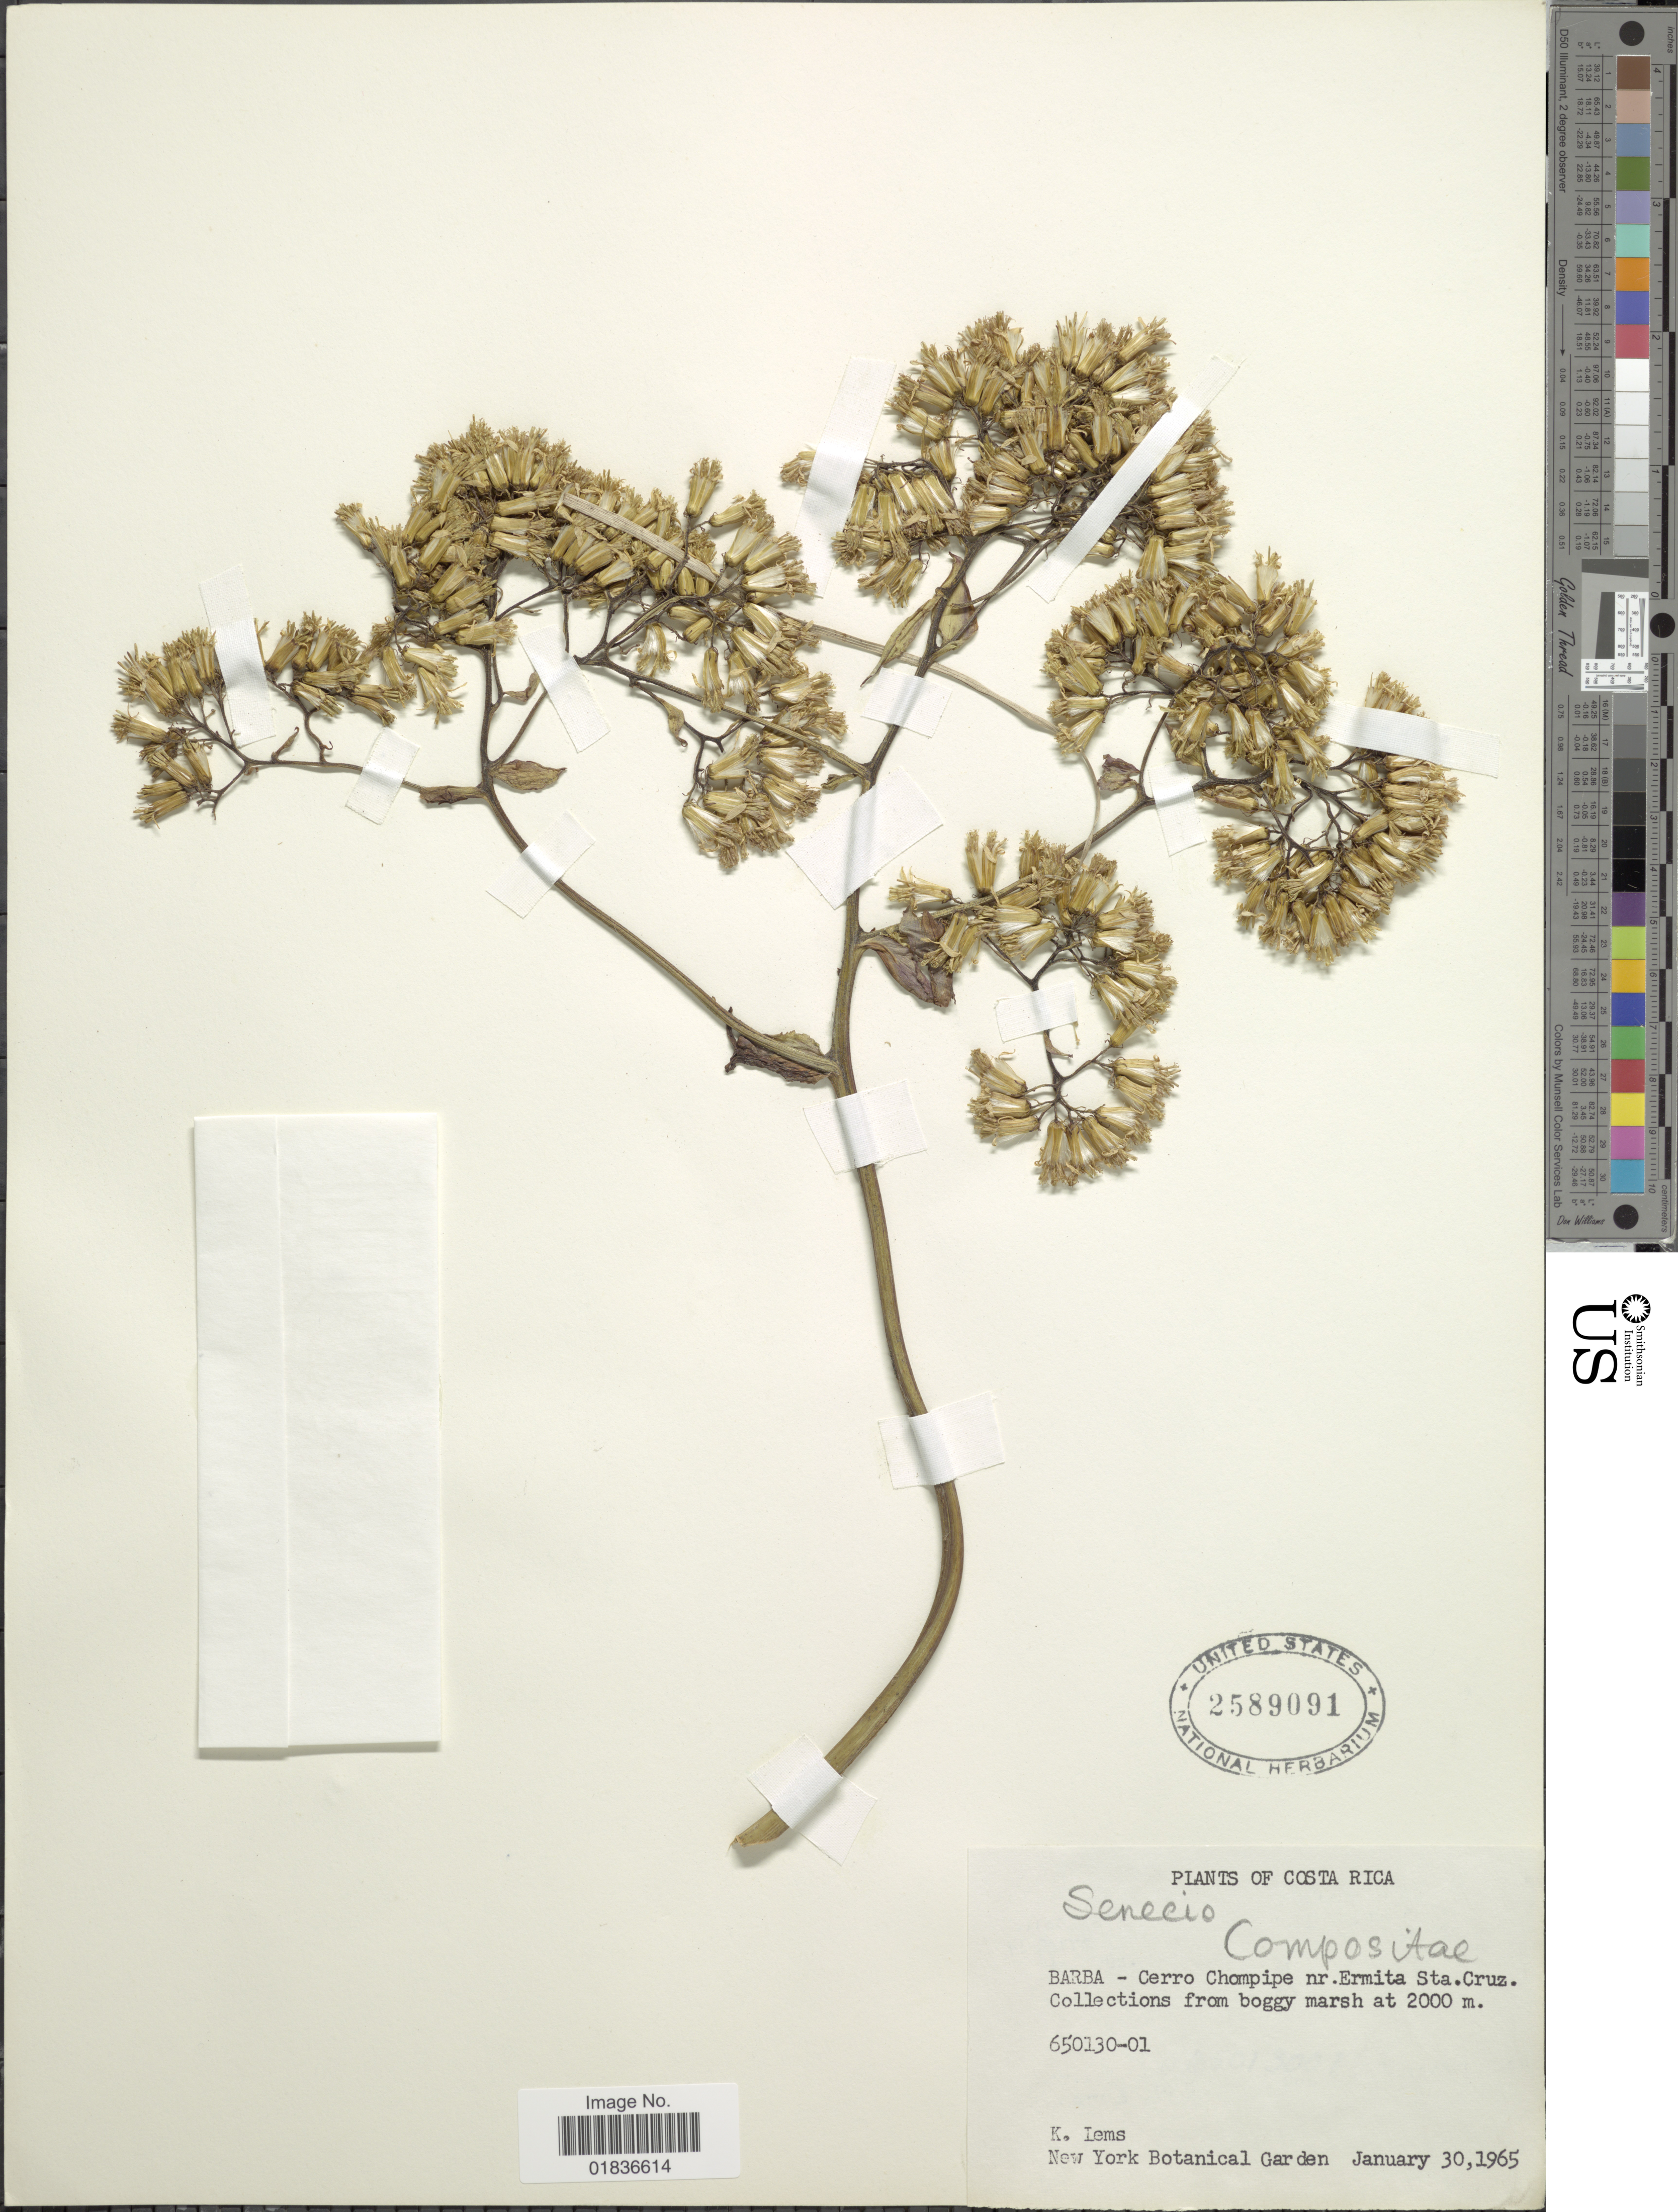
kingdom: Plantae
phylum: Tracheophyta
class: Magnoliopsida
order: Asterales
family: Asteraceae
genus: Senecio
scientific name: Senecio sp.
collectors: K. Lems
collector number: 650130-01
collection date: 1965-01-30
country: Costa Rica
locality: Barba-Cerro Chompipe nr. Ermita Sta. Cruz. Collections from boggy marsh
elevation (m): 2000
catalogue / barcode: US 2589091